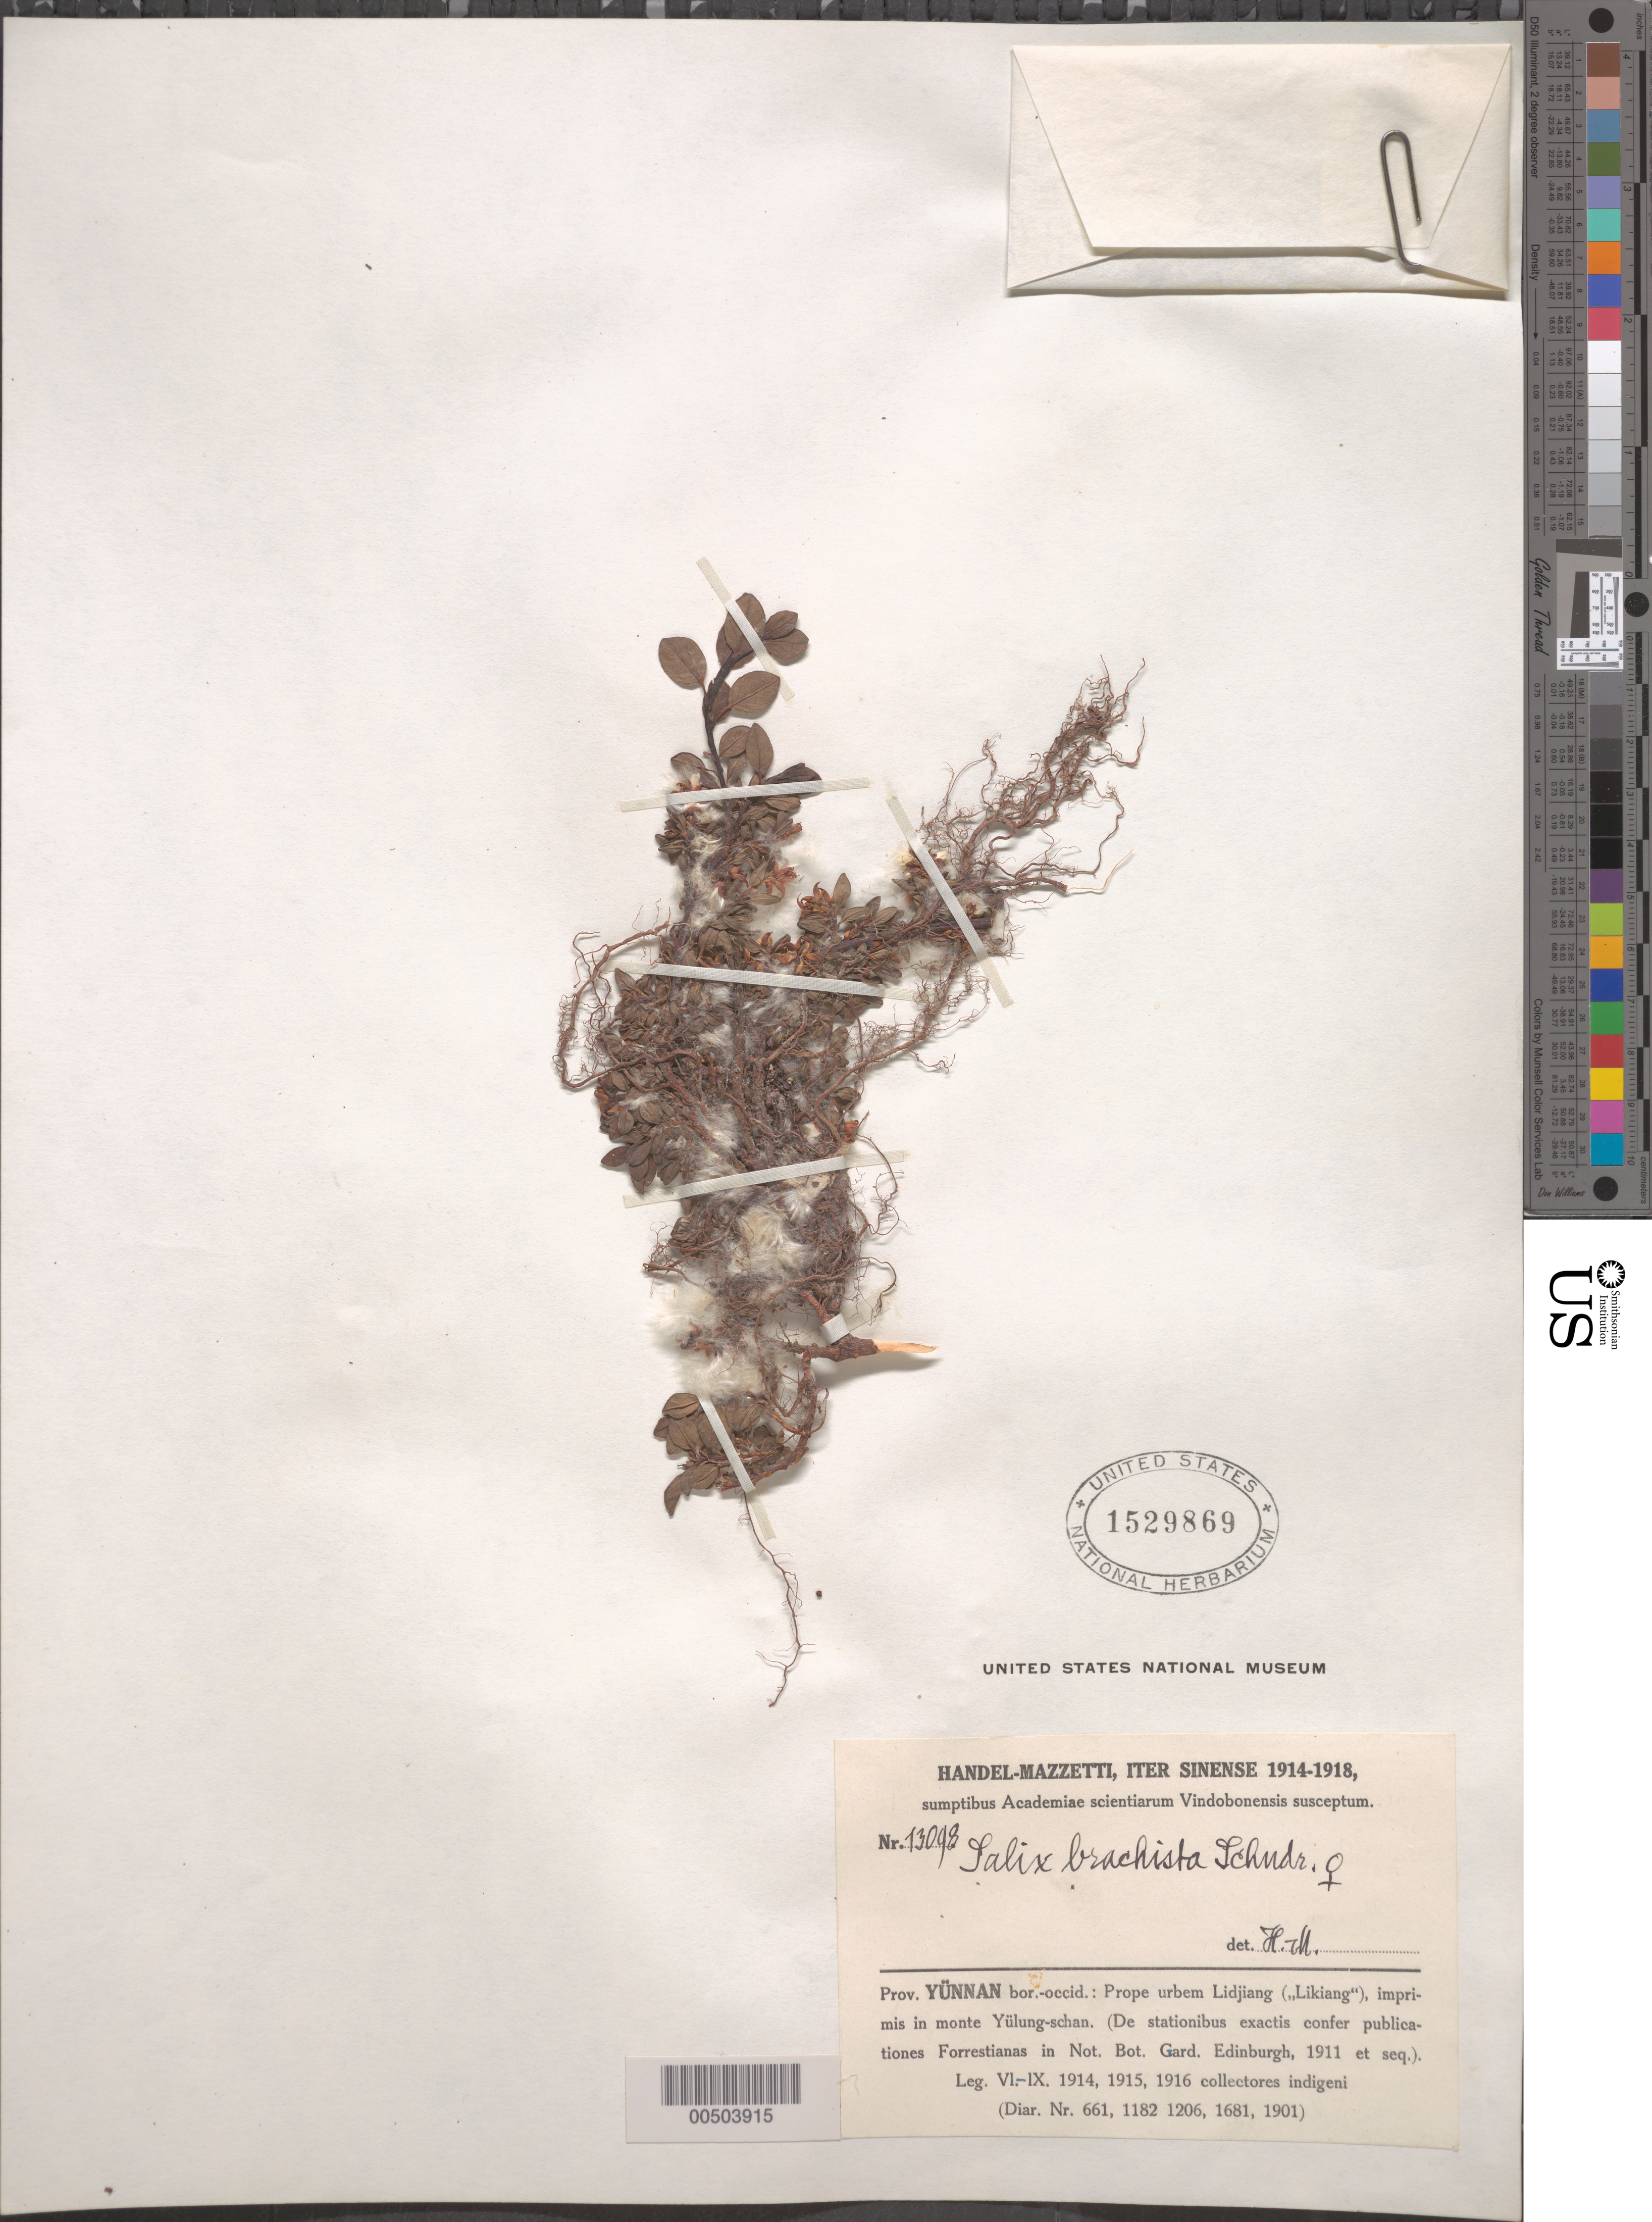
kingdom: Plantae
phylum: Tracheophyta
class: Magnoliopsida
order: Malpighiales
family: Salicaceae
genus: Salix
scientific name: Salix brachista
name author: C.K. Schneid.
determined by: Handel-Mazzetti, Heinrich R. E.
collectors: H. Handel-Mazzetti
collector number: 13098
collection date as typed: Jun 1914 to -- Sep 1916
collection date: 1914-06/1916-09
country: China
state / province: Yunnan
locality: Prope urbem Lidjiang (,,Likiang"), imprimis in monte Yulung-schan.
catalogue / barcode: US 1529869